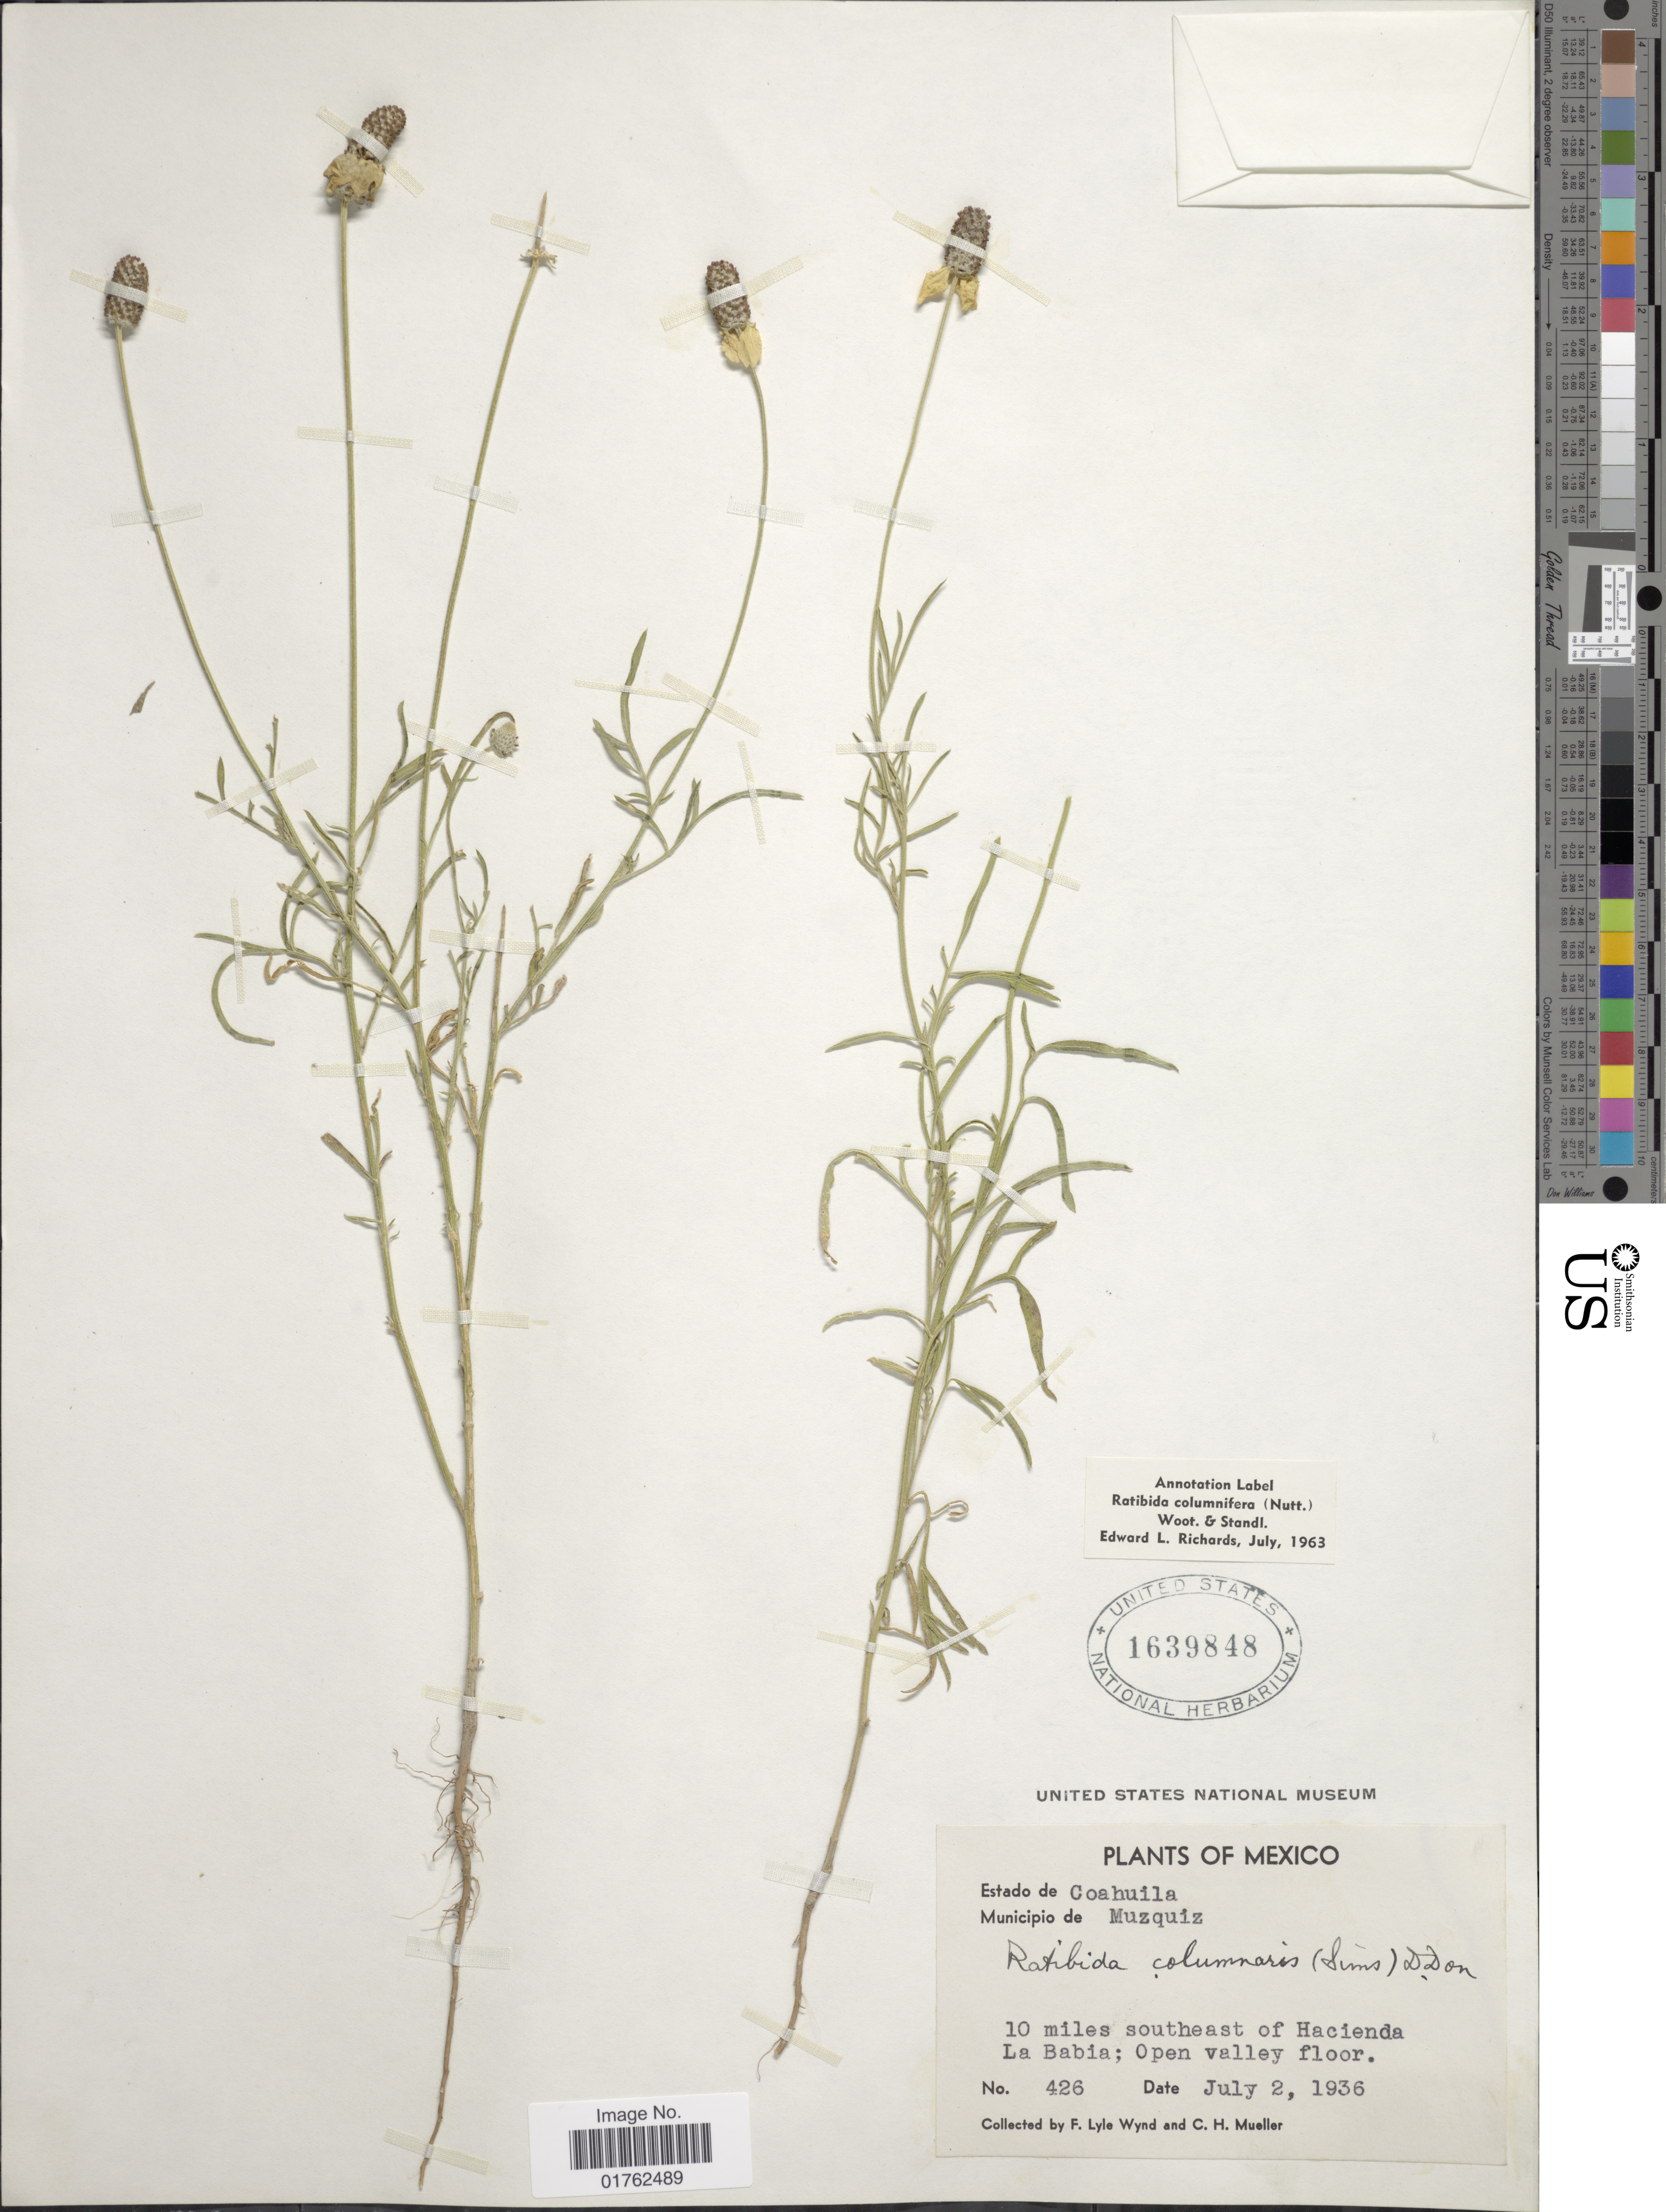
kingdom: Plantae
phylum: Tracheophyta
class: Magnoliopsida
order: Asterales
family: Asteraceae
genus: Ratibida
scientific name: Ratibida columnaris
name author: (Pursh) D. Don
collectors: F. L. Wynd & C. H. Mueller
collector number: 426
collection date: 1936-07-02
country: Mexico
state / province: Coahuila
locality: Municipio de Muzquiz. 10 miles southeast of Hacienda La Babia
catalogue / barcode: US 1639848